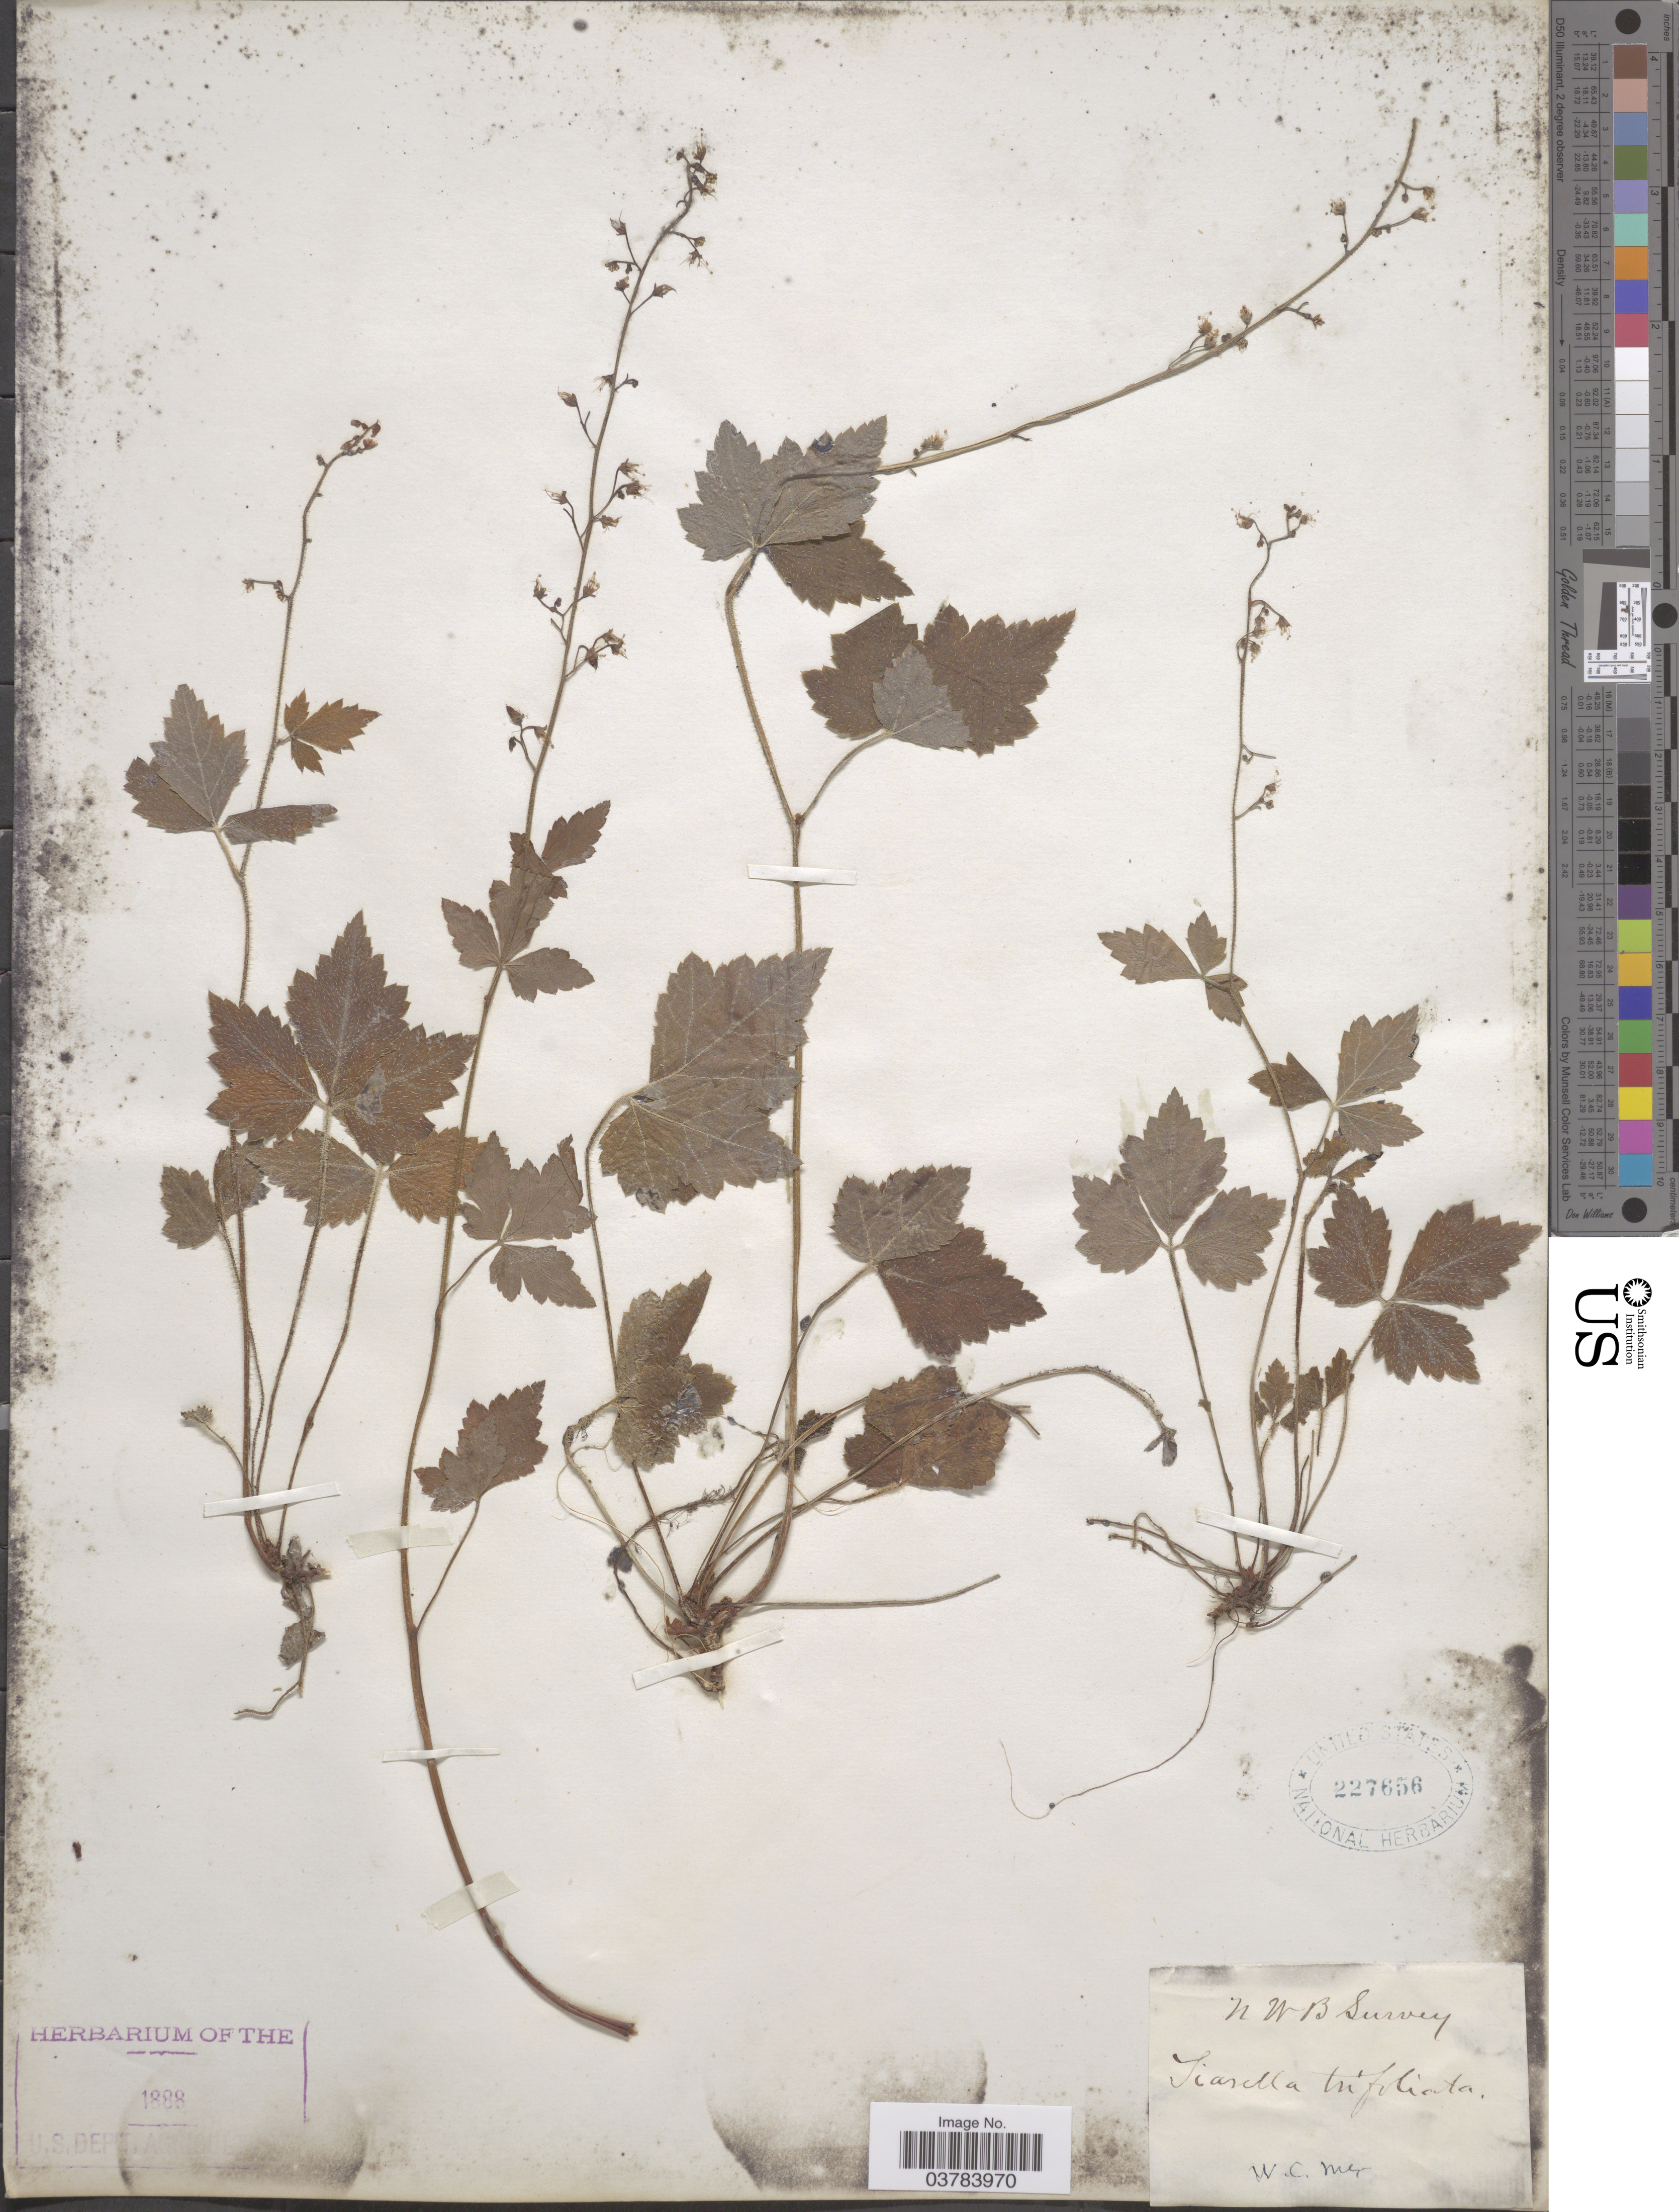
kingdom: Plantae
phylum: Tracheophyta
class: Magnoliopsida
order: Saxifragales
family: Saxifragaceae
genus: Tiarella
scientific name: Tiarella trifoliata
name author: L.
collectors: W. Mer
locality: NWB Survey.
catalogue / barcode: US 227656